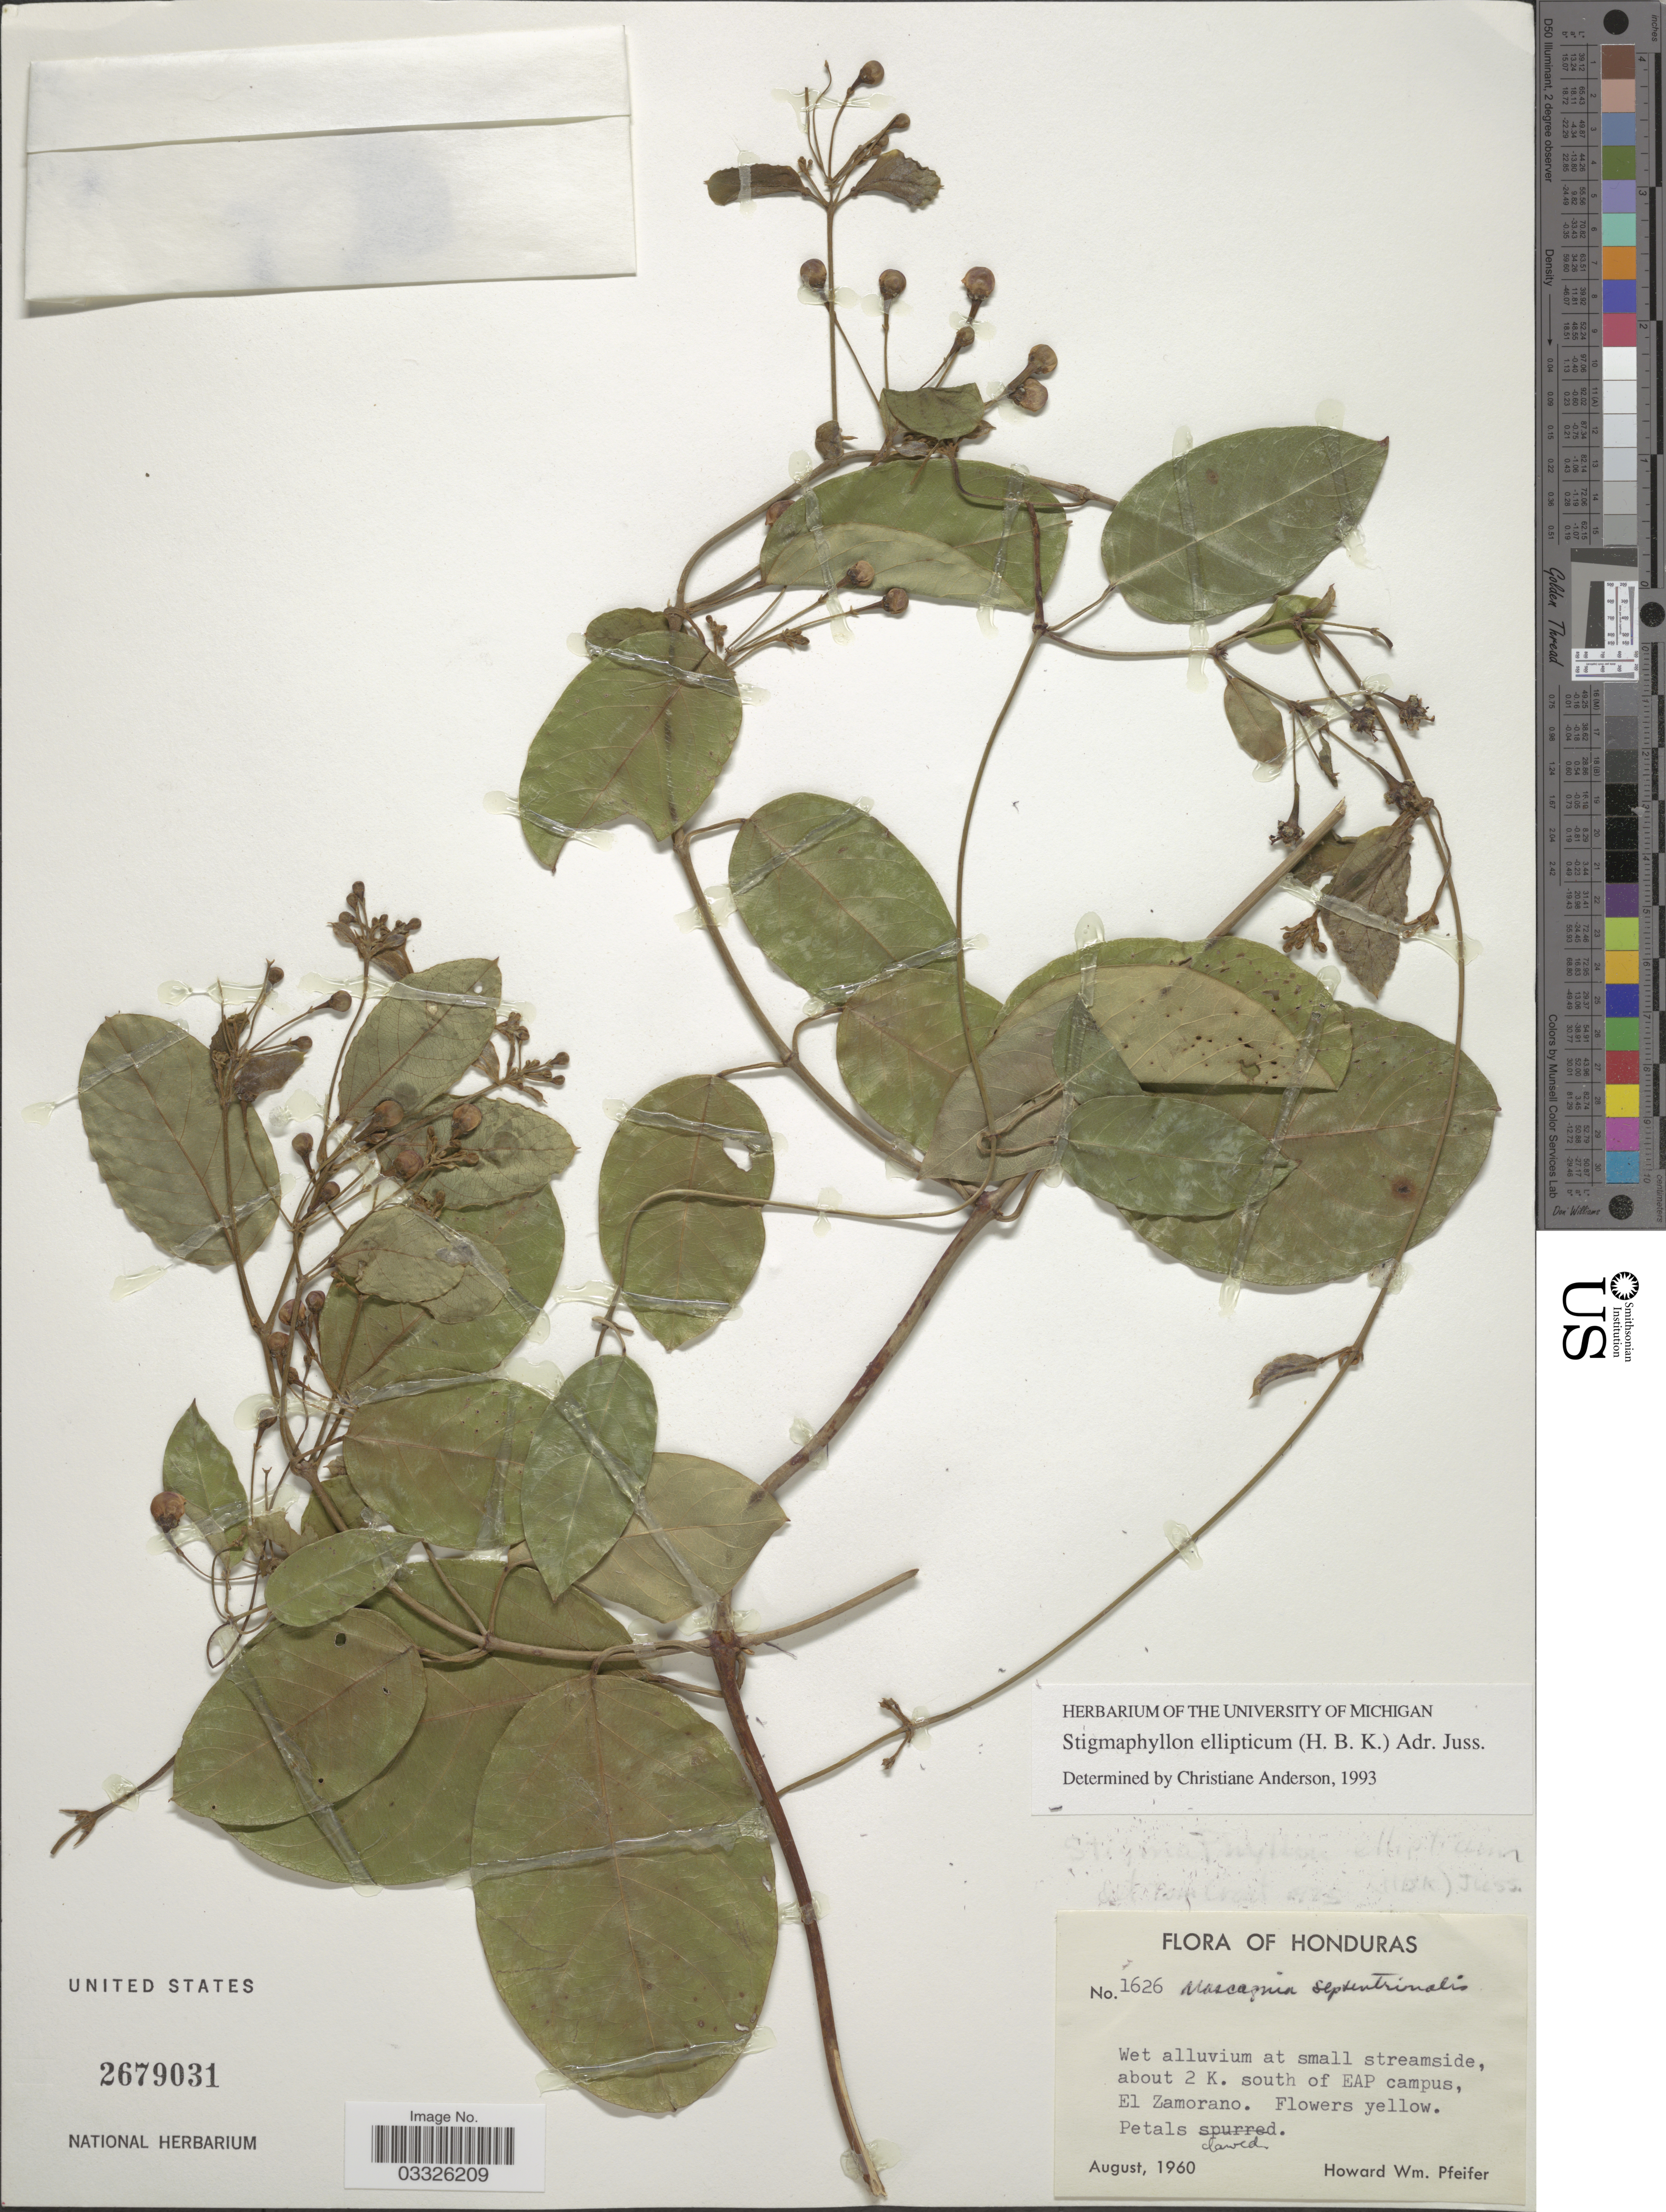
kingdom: Plantae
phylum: Tracheophyta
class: Magnoliopsida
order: Malpighiales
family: Malpighiaceae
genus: Stigmaphyllon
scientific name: Stigmaphyllon ellipticum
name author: (Kunth) A. Juss.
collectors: H. W. Pfeifer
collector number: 1626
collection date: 1960-08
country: Honduras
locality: About 2 K. south of EAP campus, El Zamorano.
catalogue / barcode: US 2679031